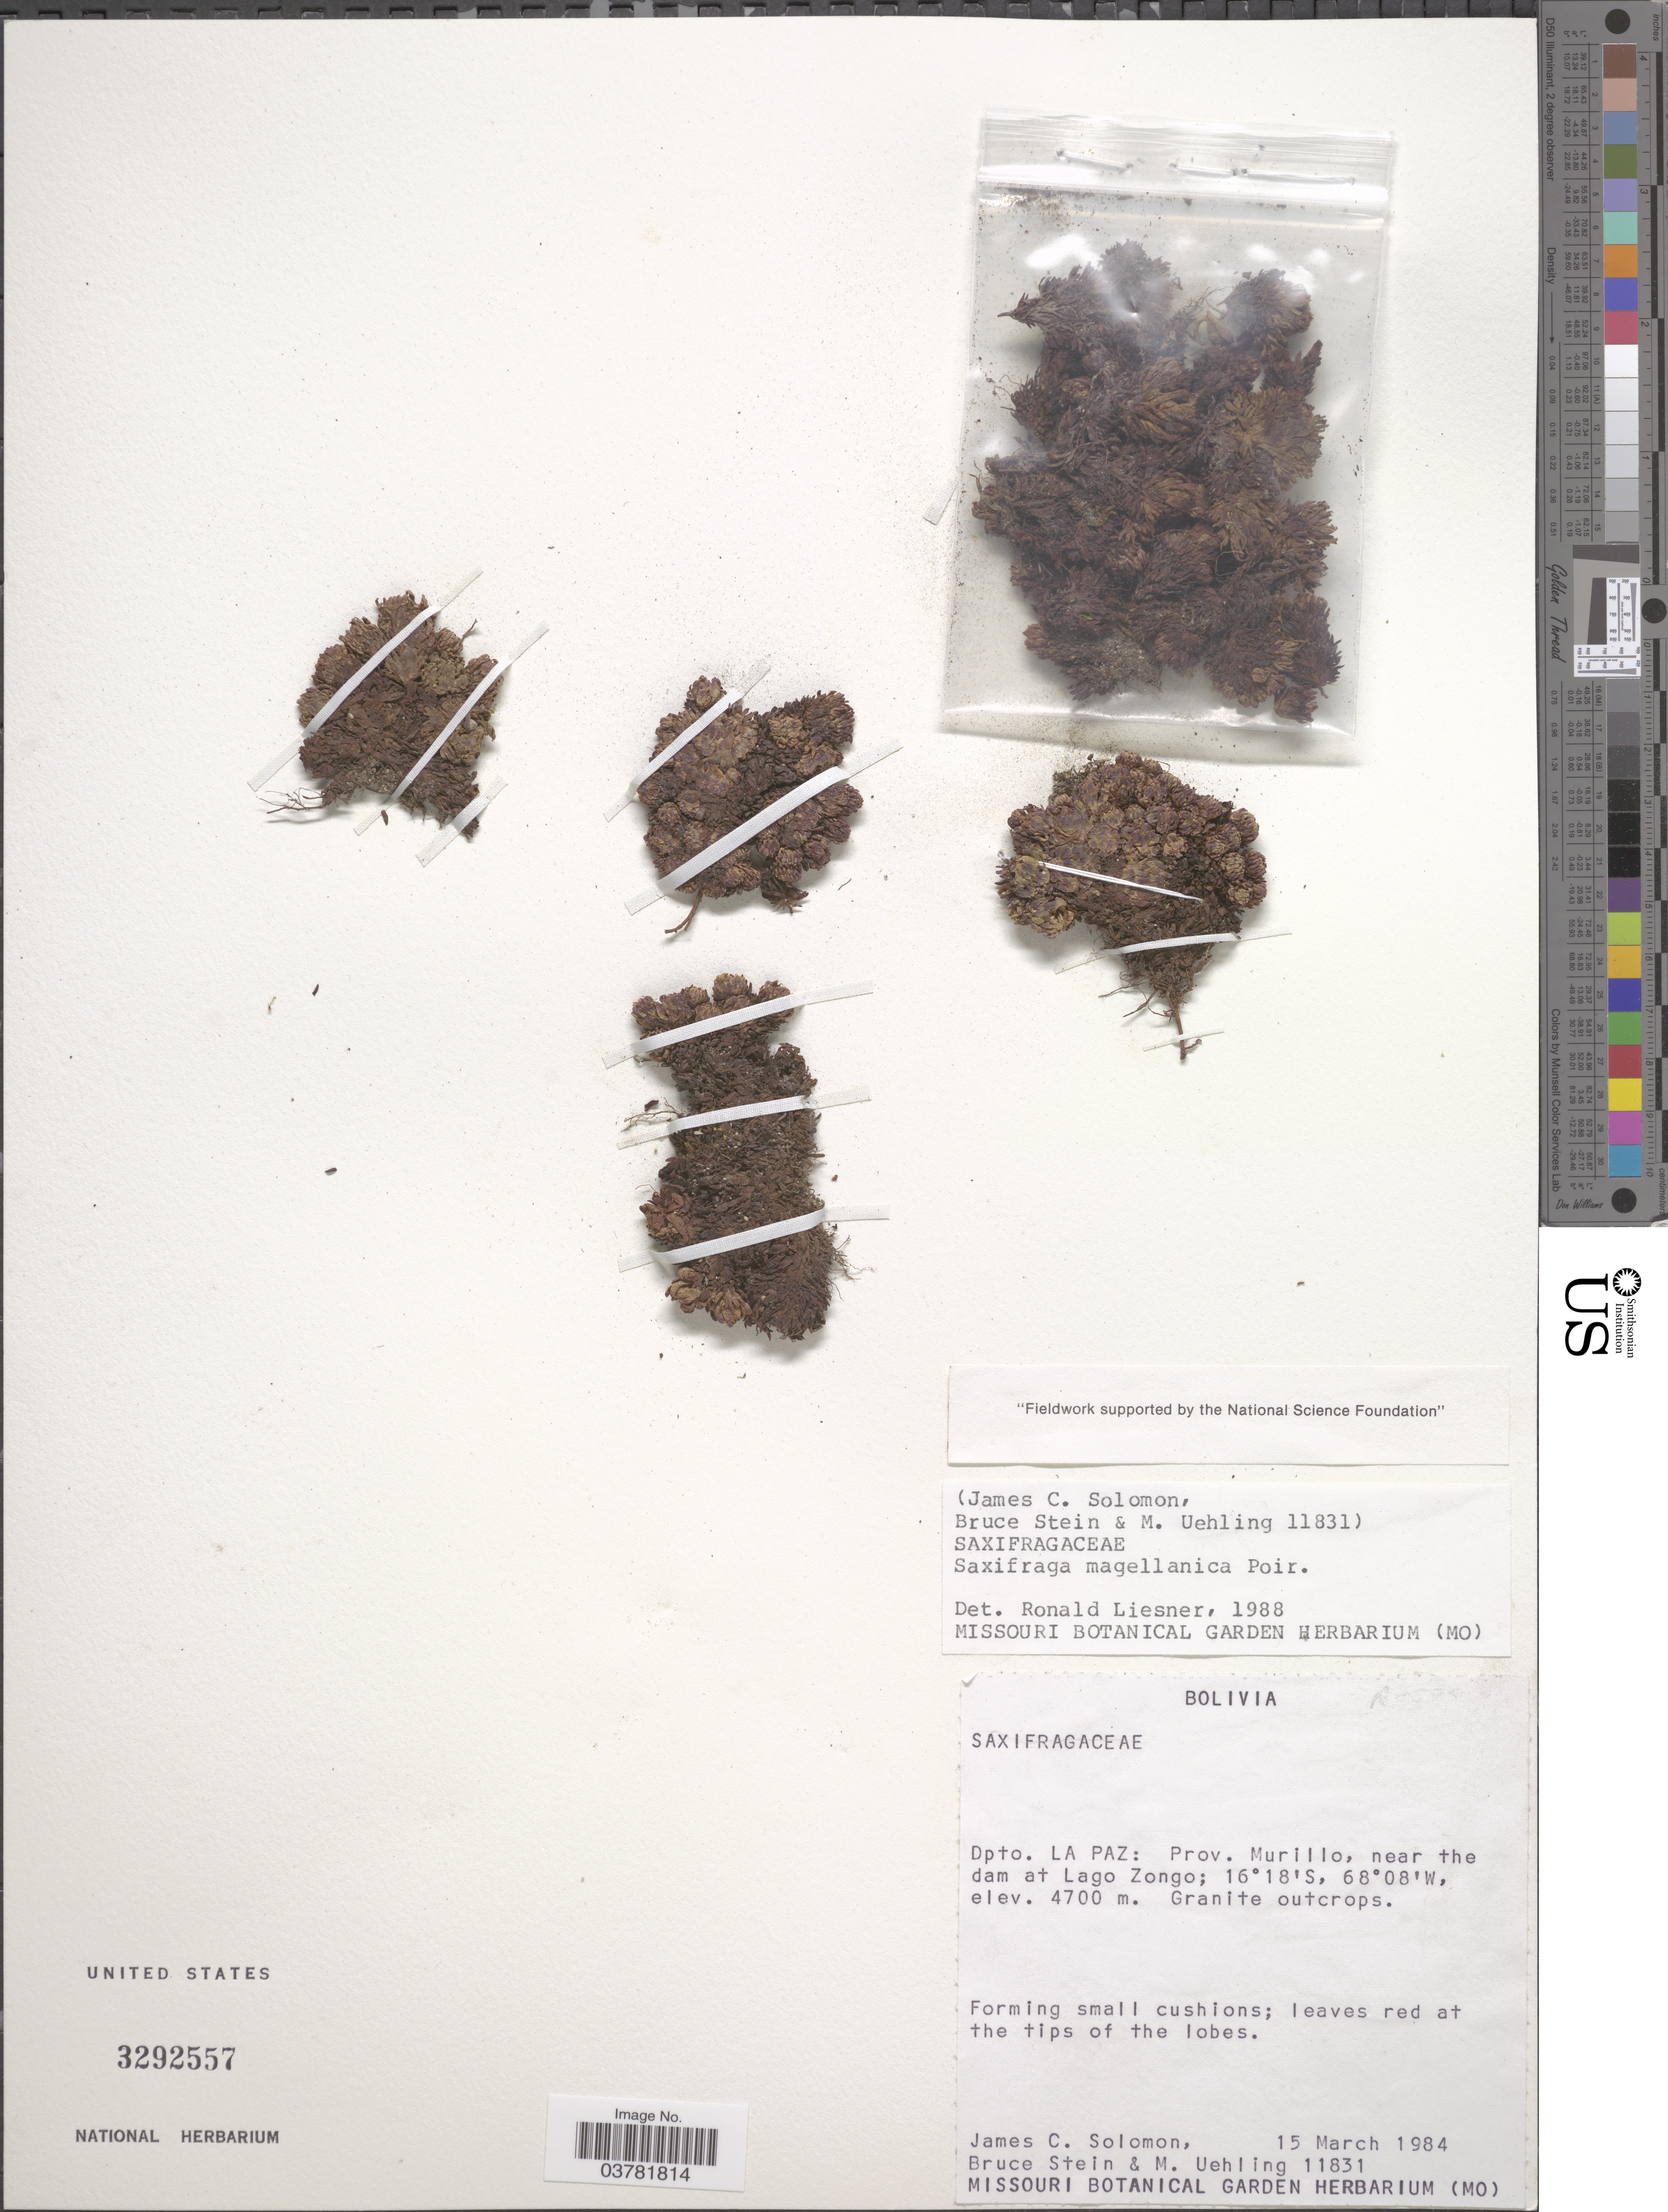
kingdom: Plantae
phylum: Tracheophyta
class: Magnoliopsida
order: Saxifragales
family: Saxifragaceae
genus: Saxifraga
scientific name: Saxifraga magellanica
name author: Poir.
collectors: J. C. Solomon, B. A. Stein & M. Uehling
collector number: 11831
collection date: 1984-03-15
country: Bolivia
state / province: La Paz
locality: Dpto. La Paz: Prov. Murillo, near the dam at Lago Zongo.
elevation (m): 4700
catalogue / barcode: US 3292557